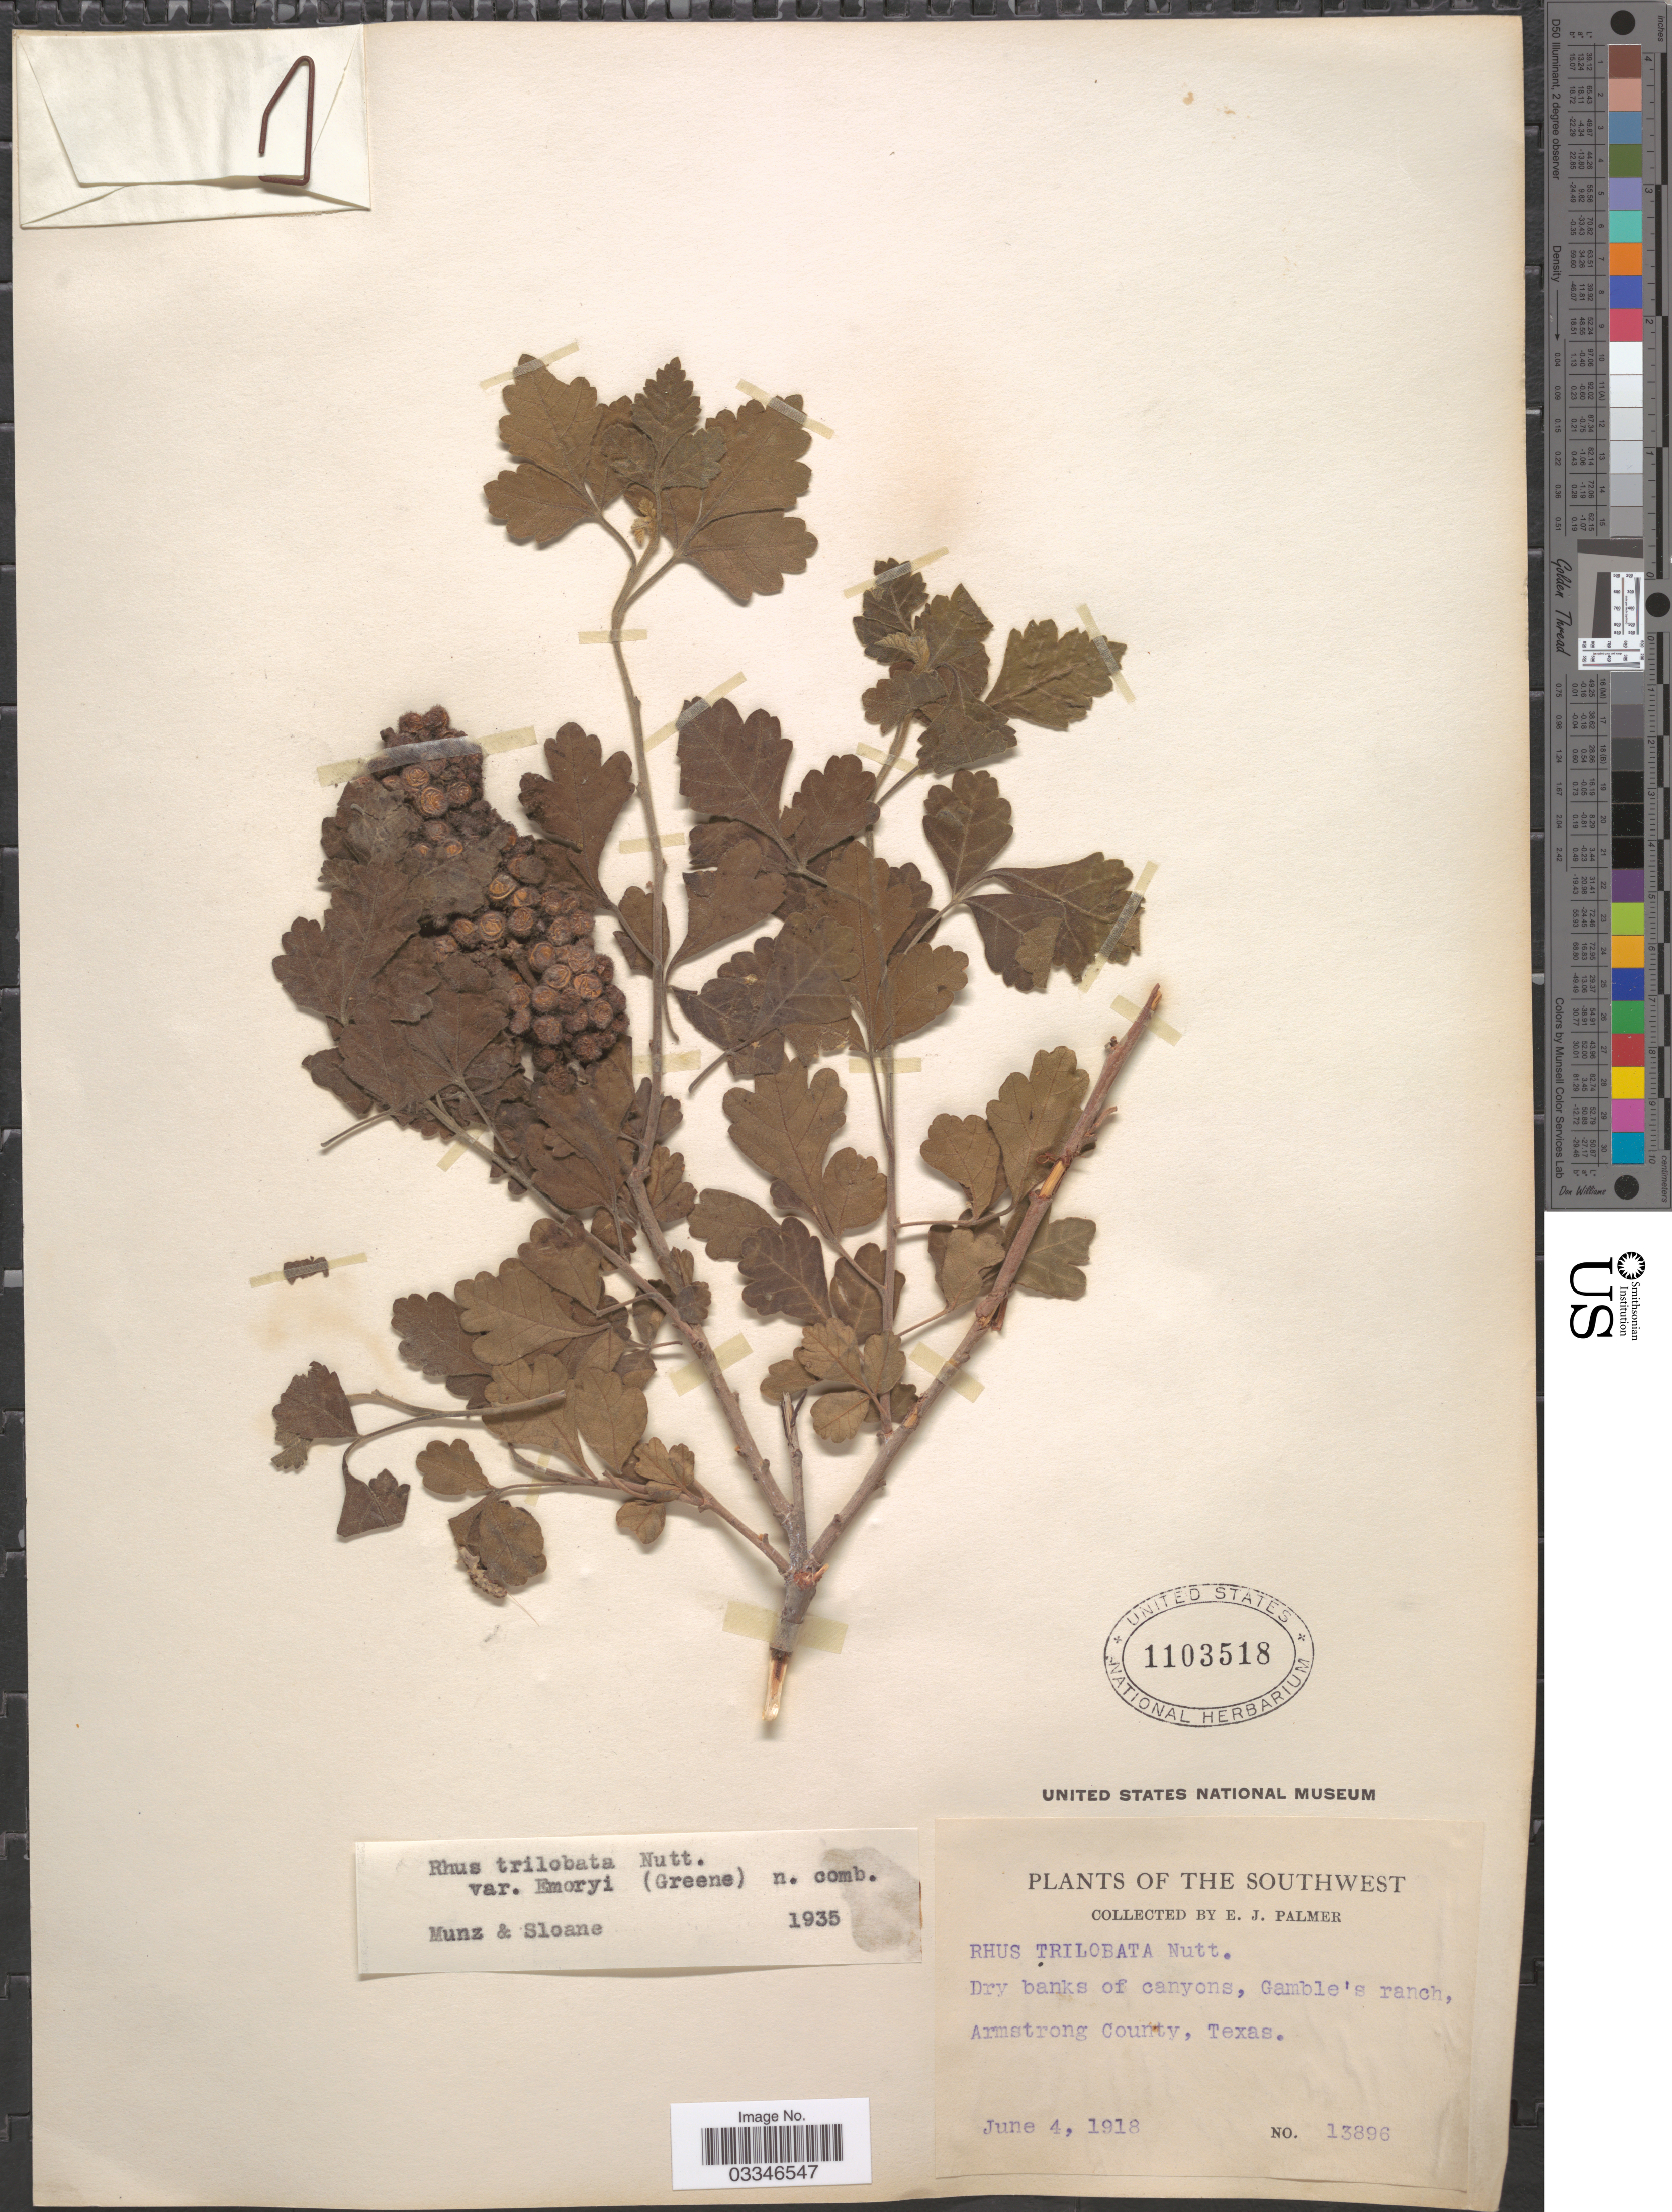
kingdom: Plantae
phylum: Tracheophyta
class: Magnoliopsida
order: Sapindales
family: Anacardiaceae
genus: Rhus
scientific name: Rhus trilobata var. pilosissima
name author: Engl.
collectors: E. J. Palmer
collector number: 13896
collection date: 1918-06-04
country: United States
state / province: Texas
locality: The Southwest, Dry banks of canyons, Gamble's ranch, Armstrong County.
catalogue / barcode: US 1103518